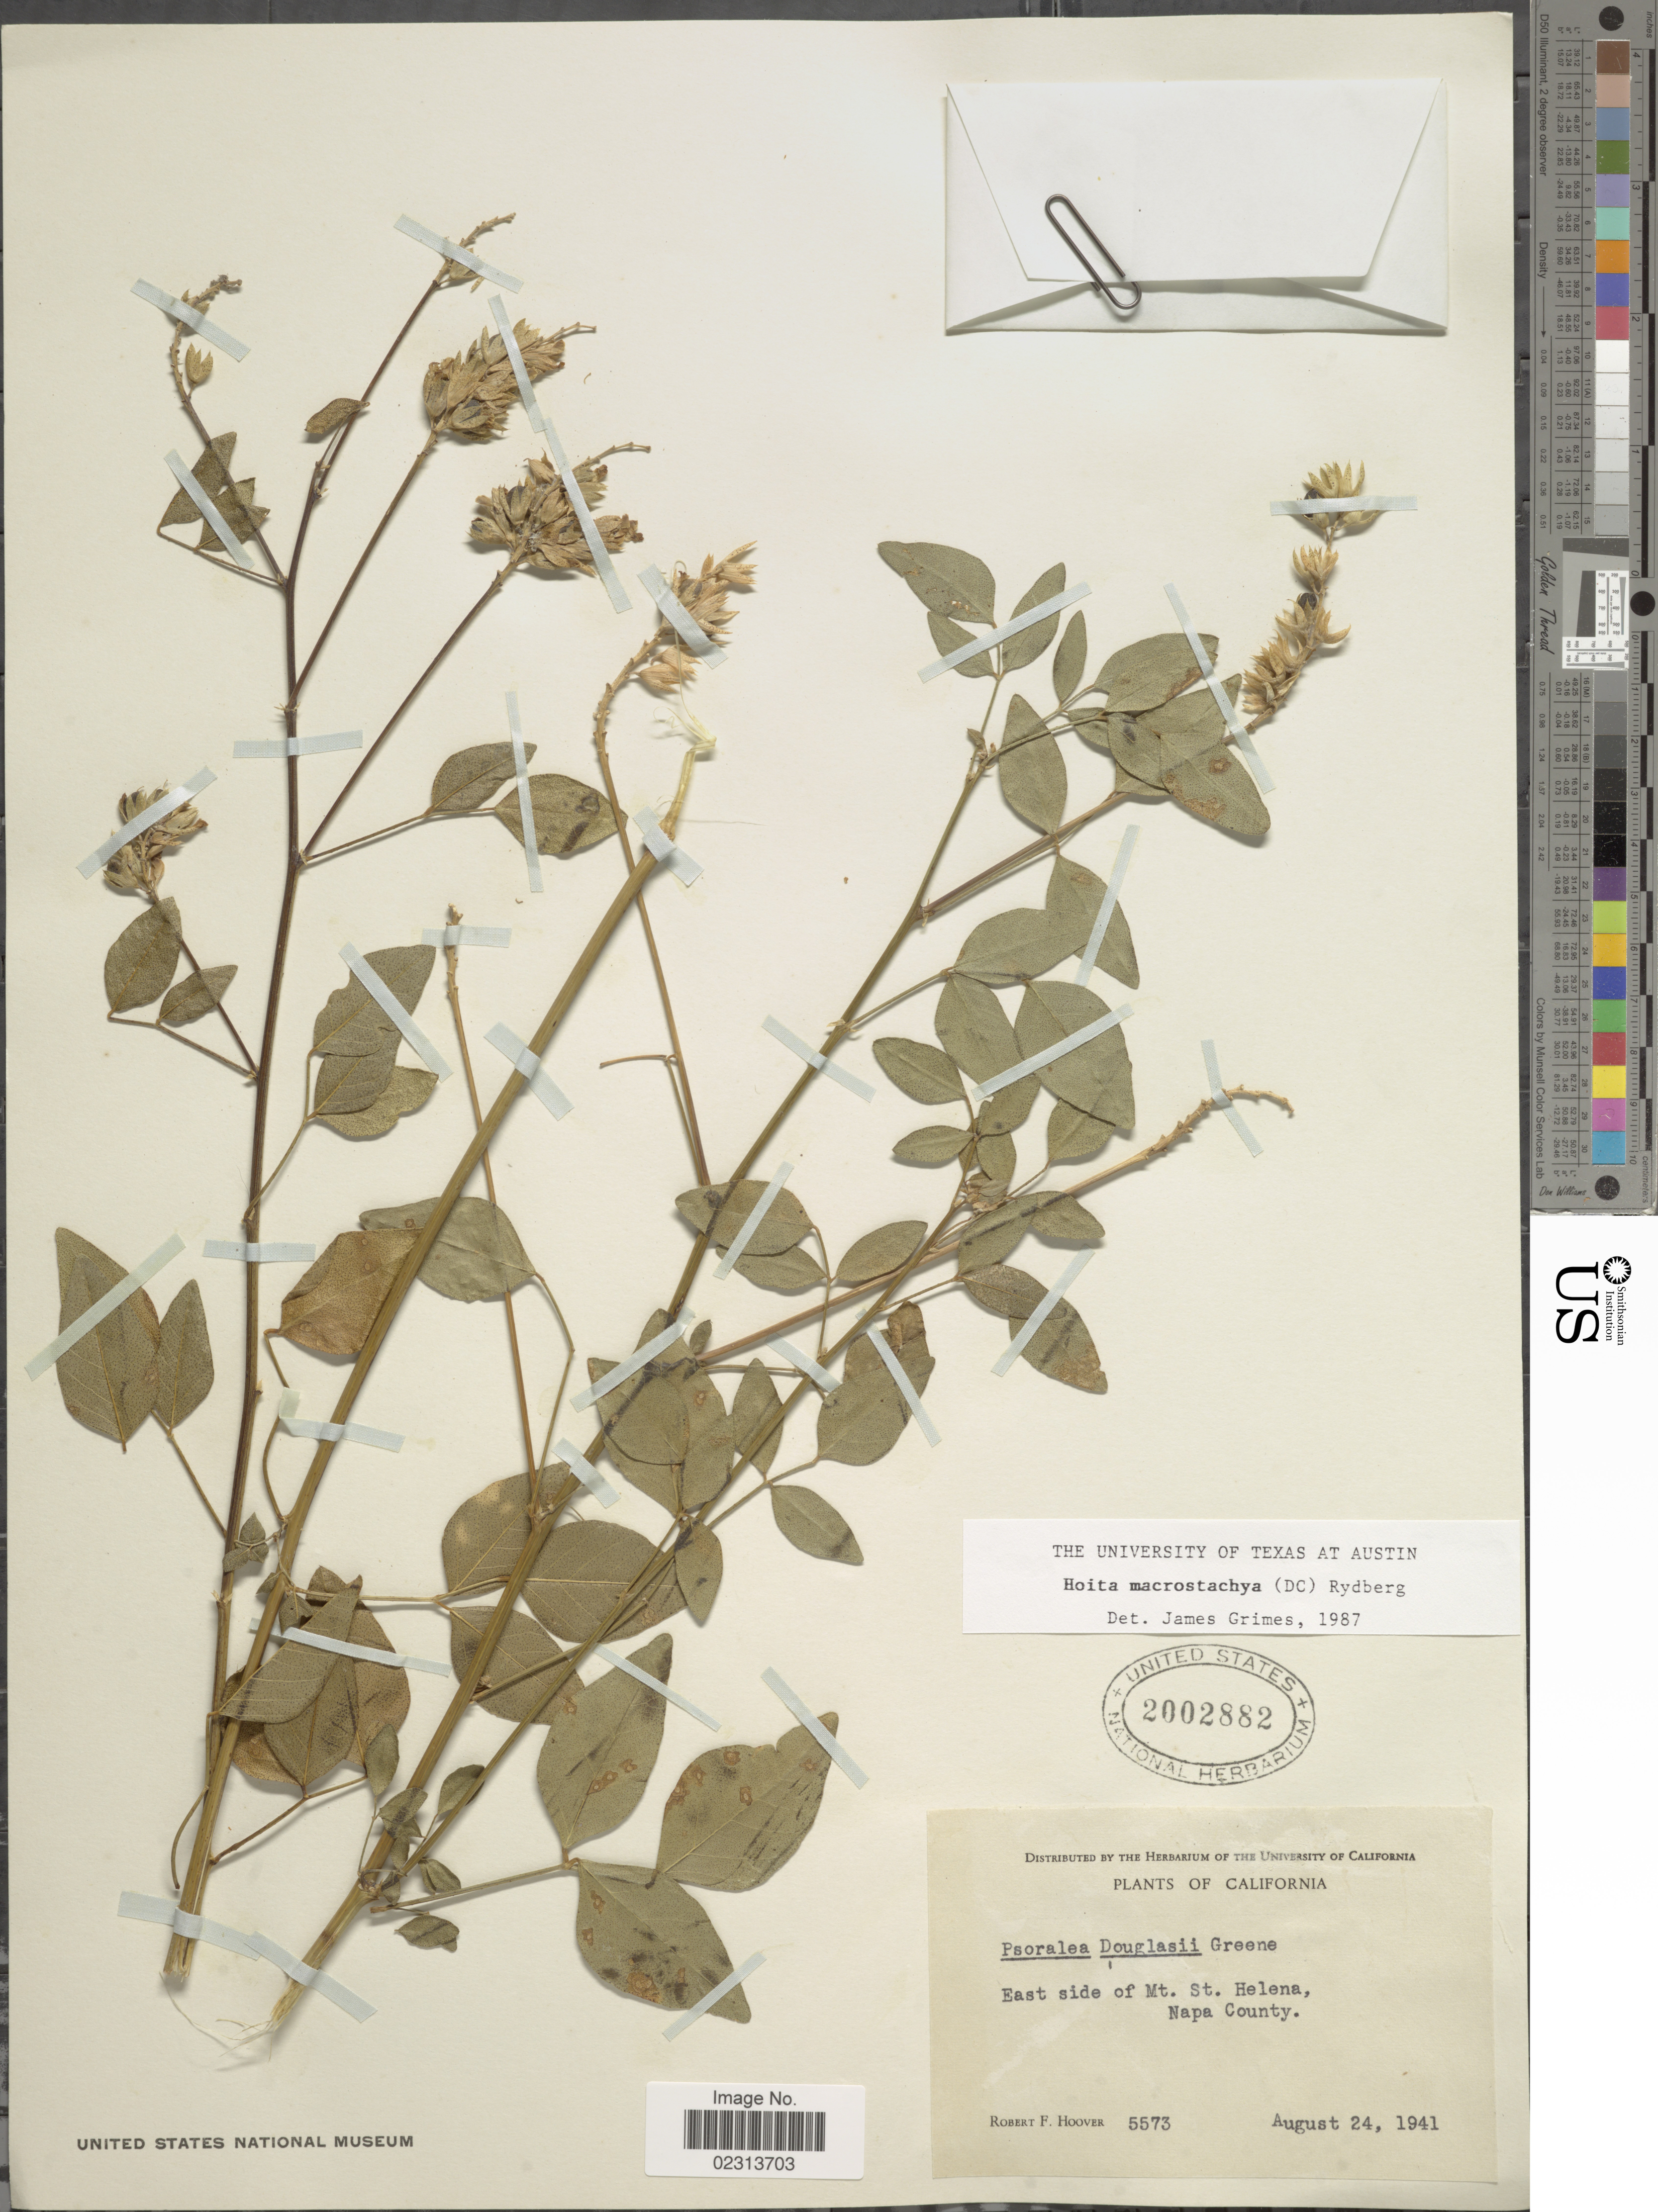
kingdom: Plantae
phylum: Tracheophyta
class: Magnoliopsida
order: Fabales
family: Fabaceae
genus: Hoita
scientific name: Hoita macrostachya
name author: (DC.) Rydb.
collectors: R. F. Hoover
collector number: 5573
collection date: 1941-08-24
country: United States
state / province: California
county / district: Napa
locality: East side of Mt. St. Helena, Napa County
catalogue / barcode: US 2002882